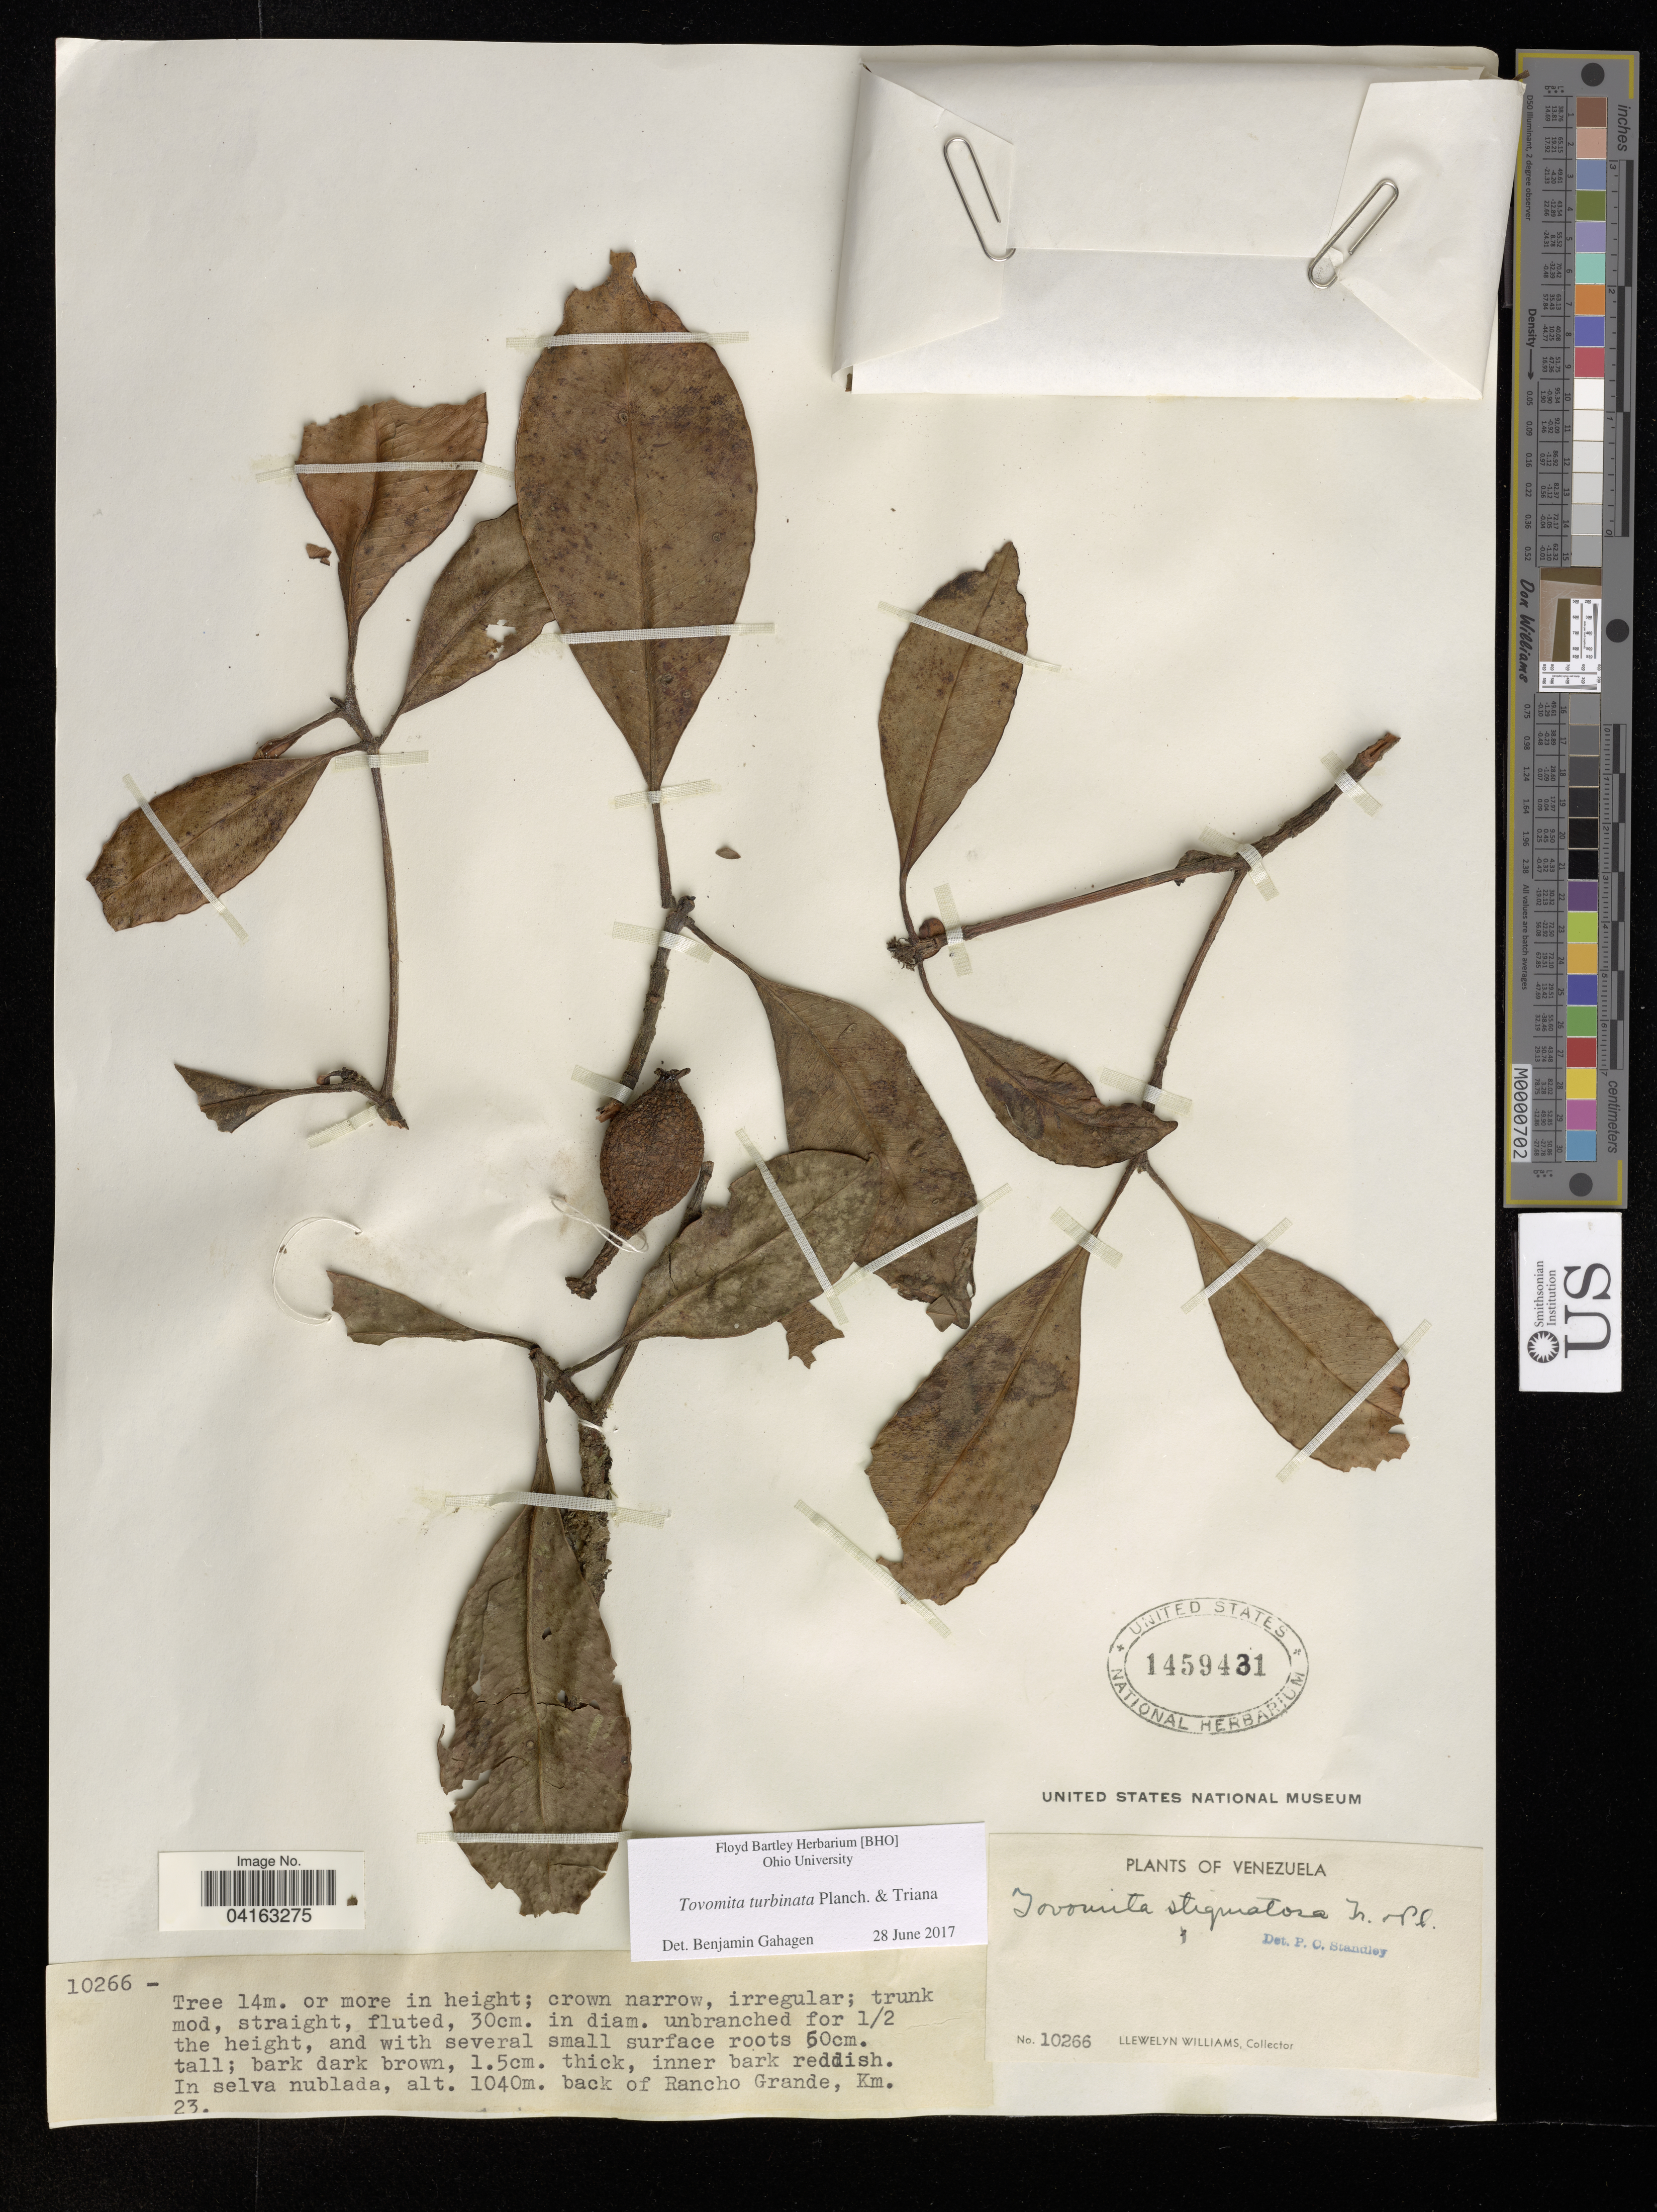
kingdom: Plantae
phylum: Tracheophyta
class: Magnoliopsida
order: Malpighiales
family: Clusiaceae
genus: Tovomita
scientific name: Tovomita turbinata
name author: Benth. & Triana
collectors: Ll. Williams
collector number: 10266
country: Venezuela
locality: Back of Rancho Grande, Km. 23.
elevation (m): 1040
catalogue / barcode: US 1459431